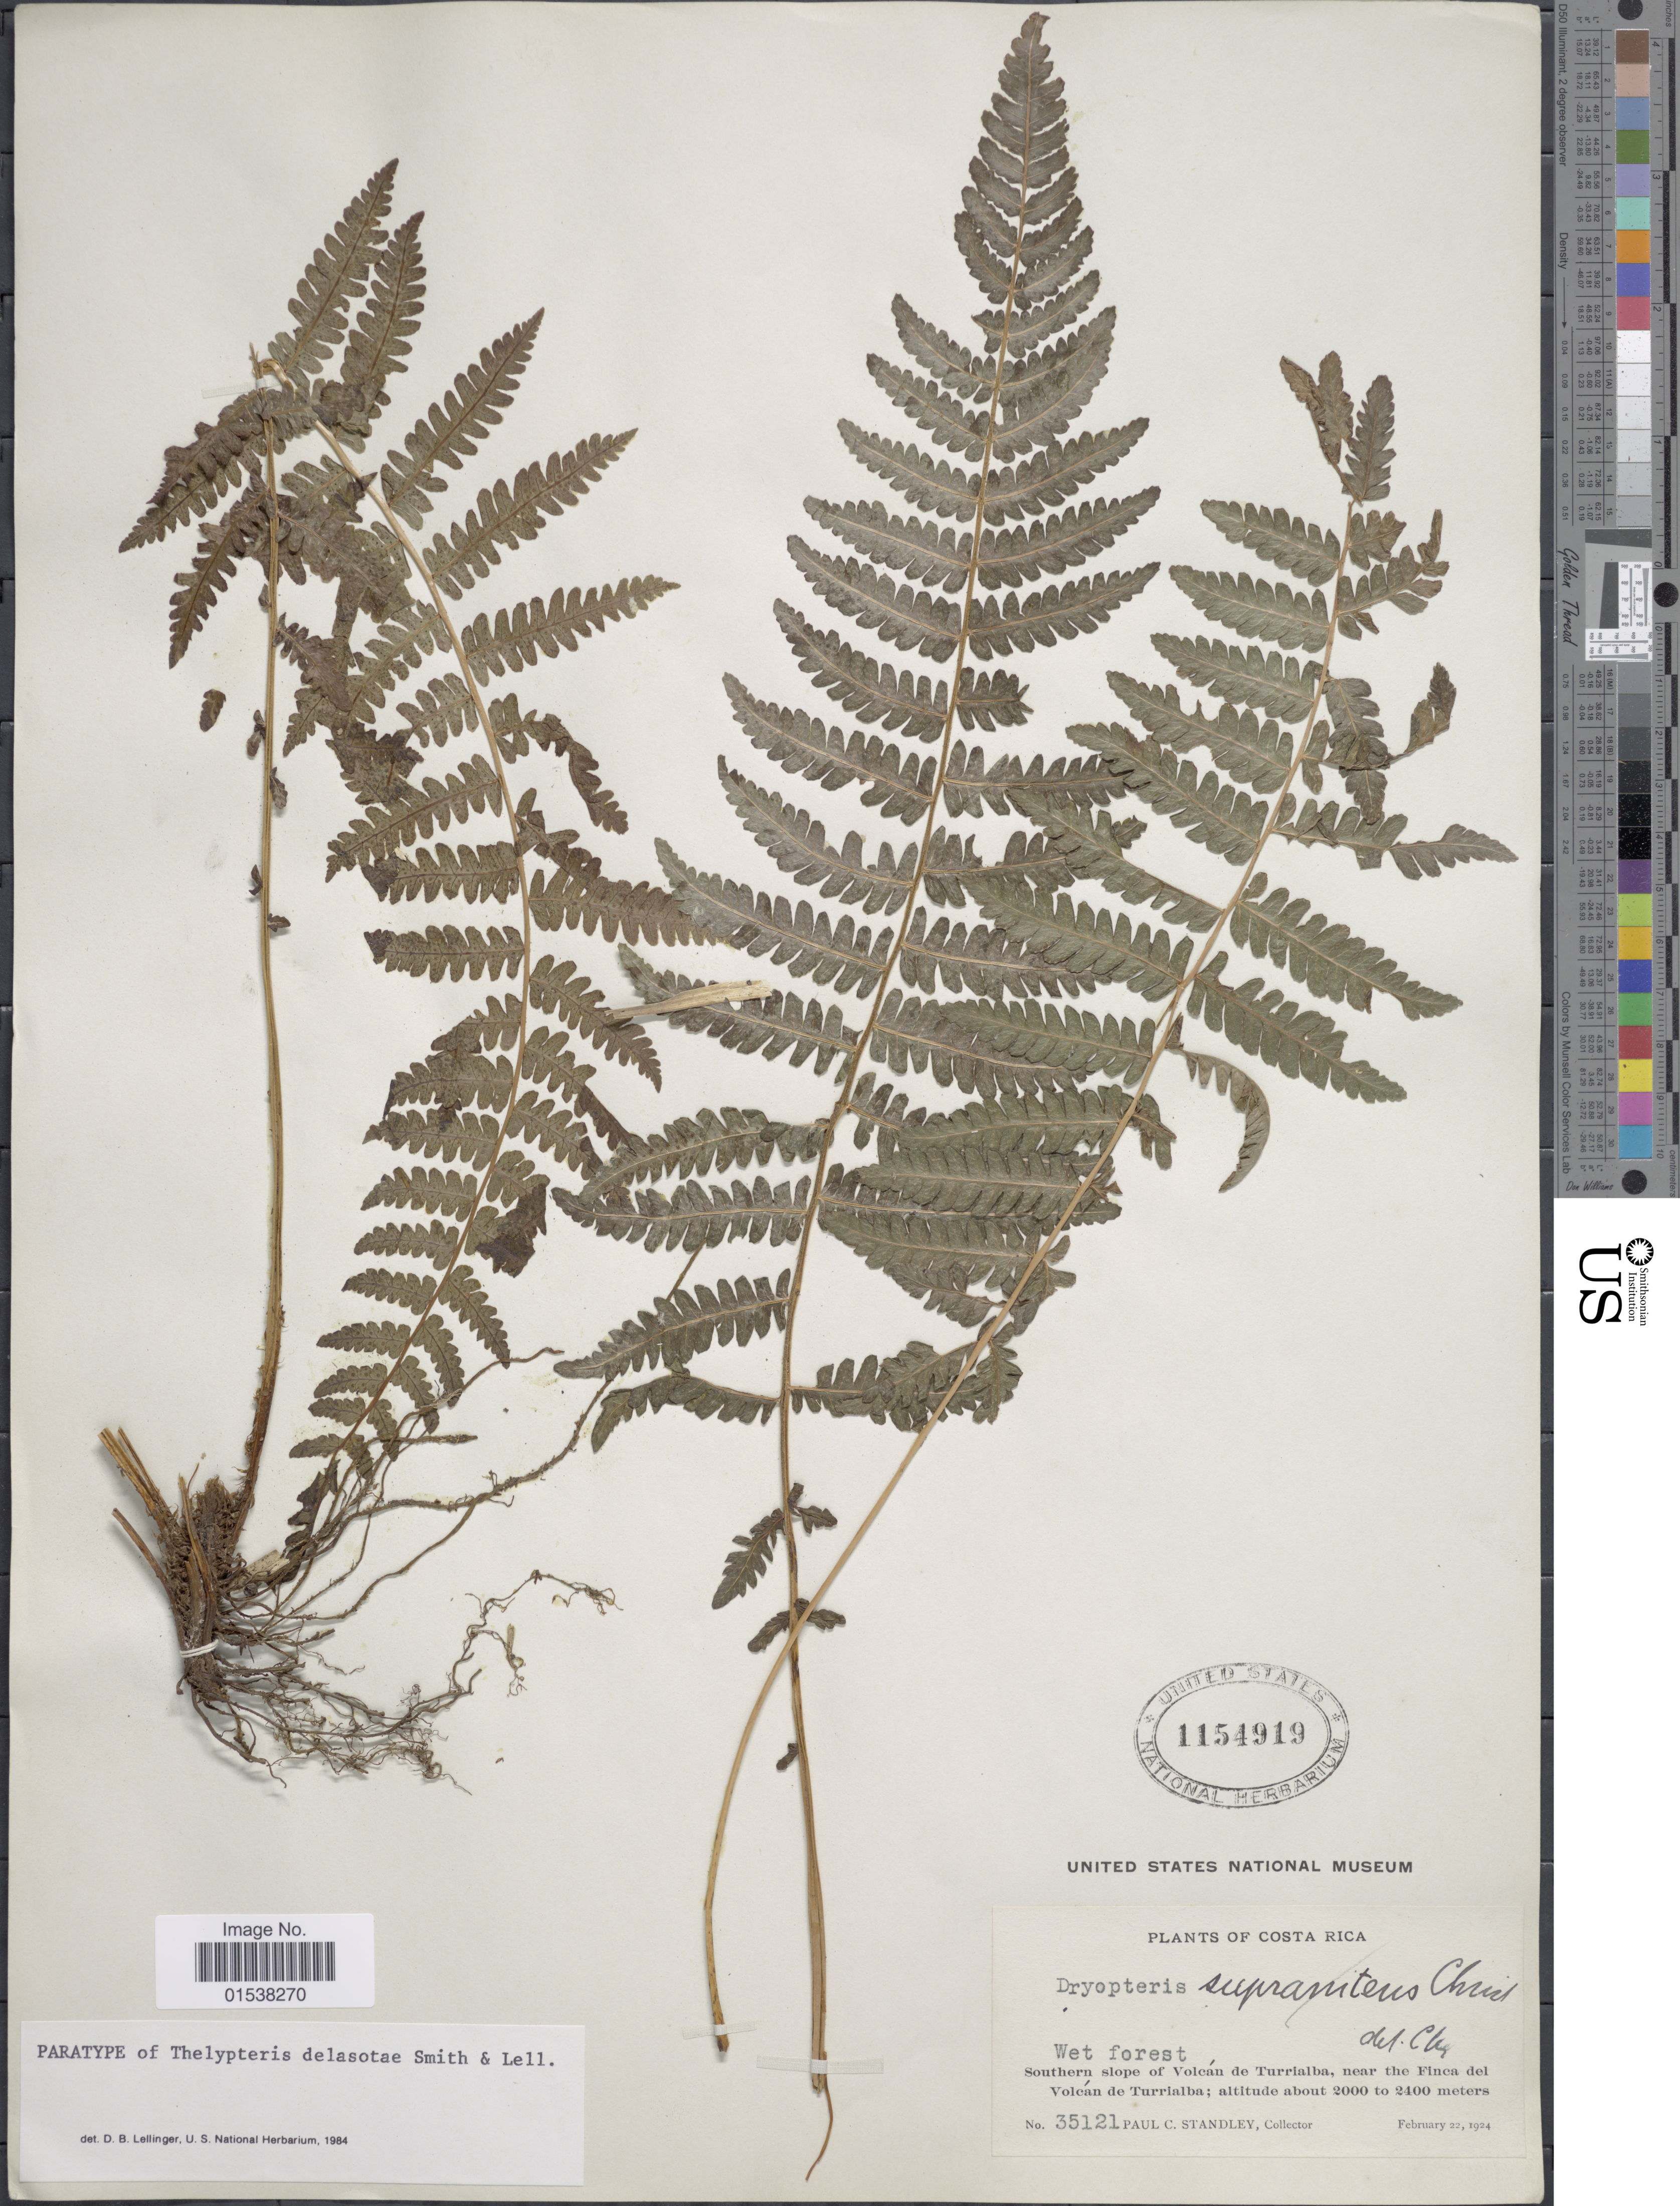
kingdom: Plantae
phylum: Tracheophyta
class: Polypodiopsida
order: Polypodiales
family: Thelypteridaceae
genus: Amauropelta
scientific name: Amauropelta delasotae (A.R. Sm. & Lellinger) comb. nov., ined. 2015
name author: (A.R. Sm. & Lellinger)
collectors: P. C. Standley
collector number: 35121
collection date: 1924-02-22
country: Costa Rica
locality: Southern slope of Volcan de Turrialba, near the Finca del Volcan de Turrialba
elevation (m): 2000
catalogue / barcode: US 1154919